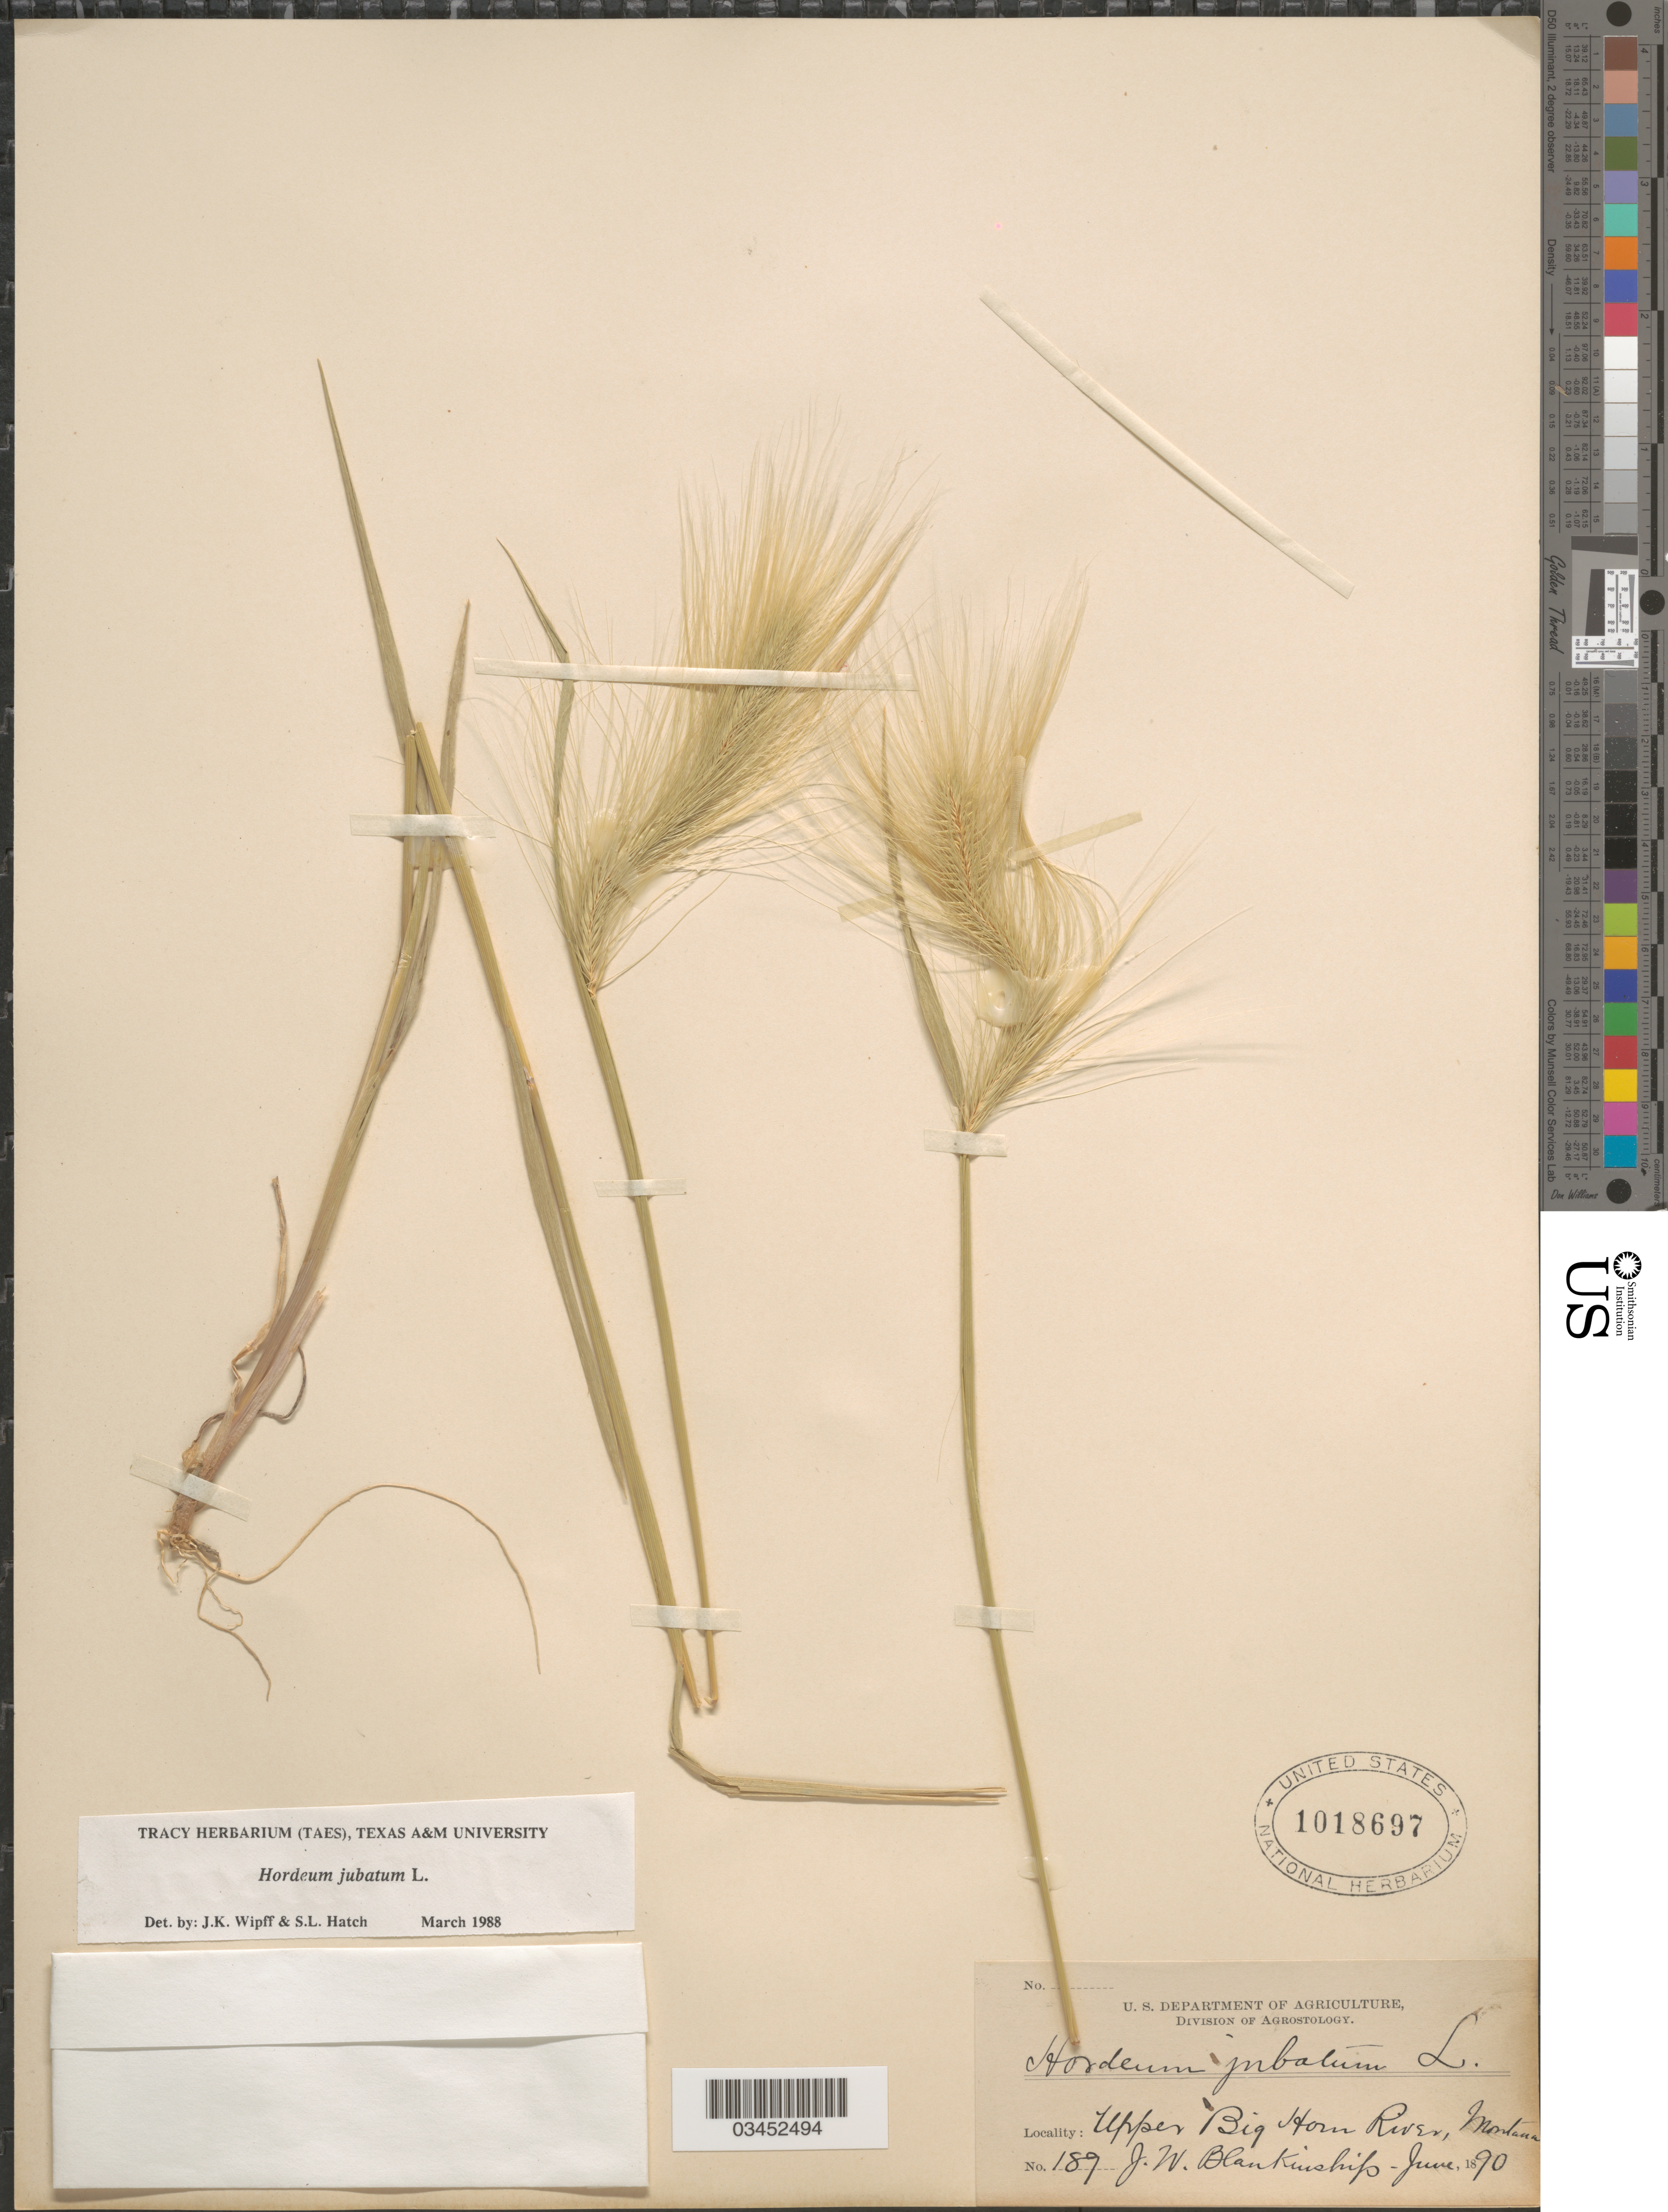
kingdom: Plantae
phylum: Tracheophyta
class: Liliopsida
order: Poales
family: Poaceae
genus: Hordeum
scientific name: Hordeum jubatum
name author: L.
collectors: J. W. Blankinship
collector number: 189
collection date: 1890-06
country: United States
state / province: Montana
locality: Upper Big Horn River.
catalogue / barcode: US 1018697